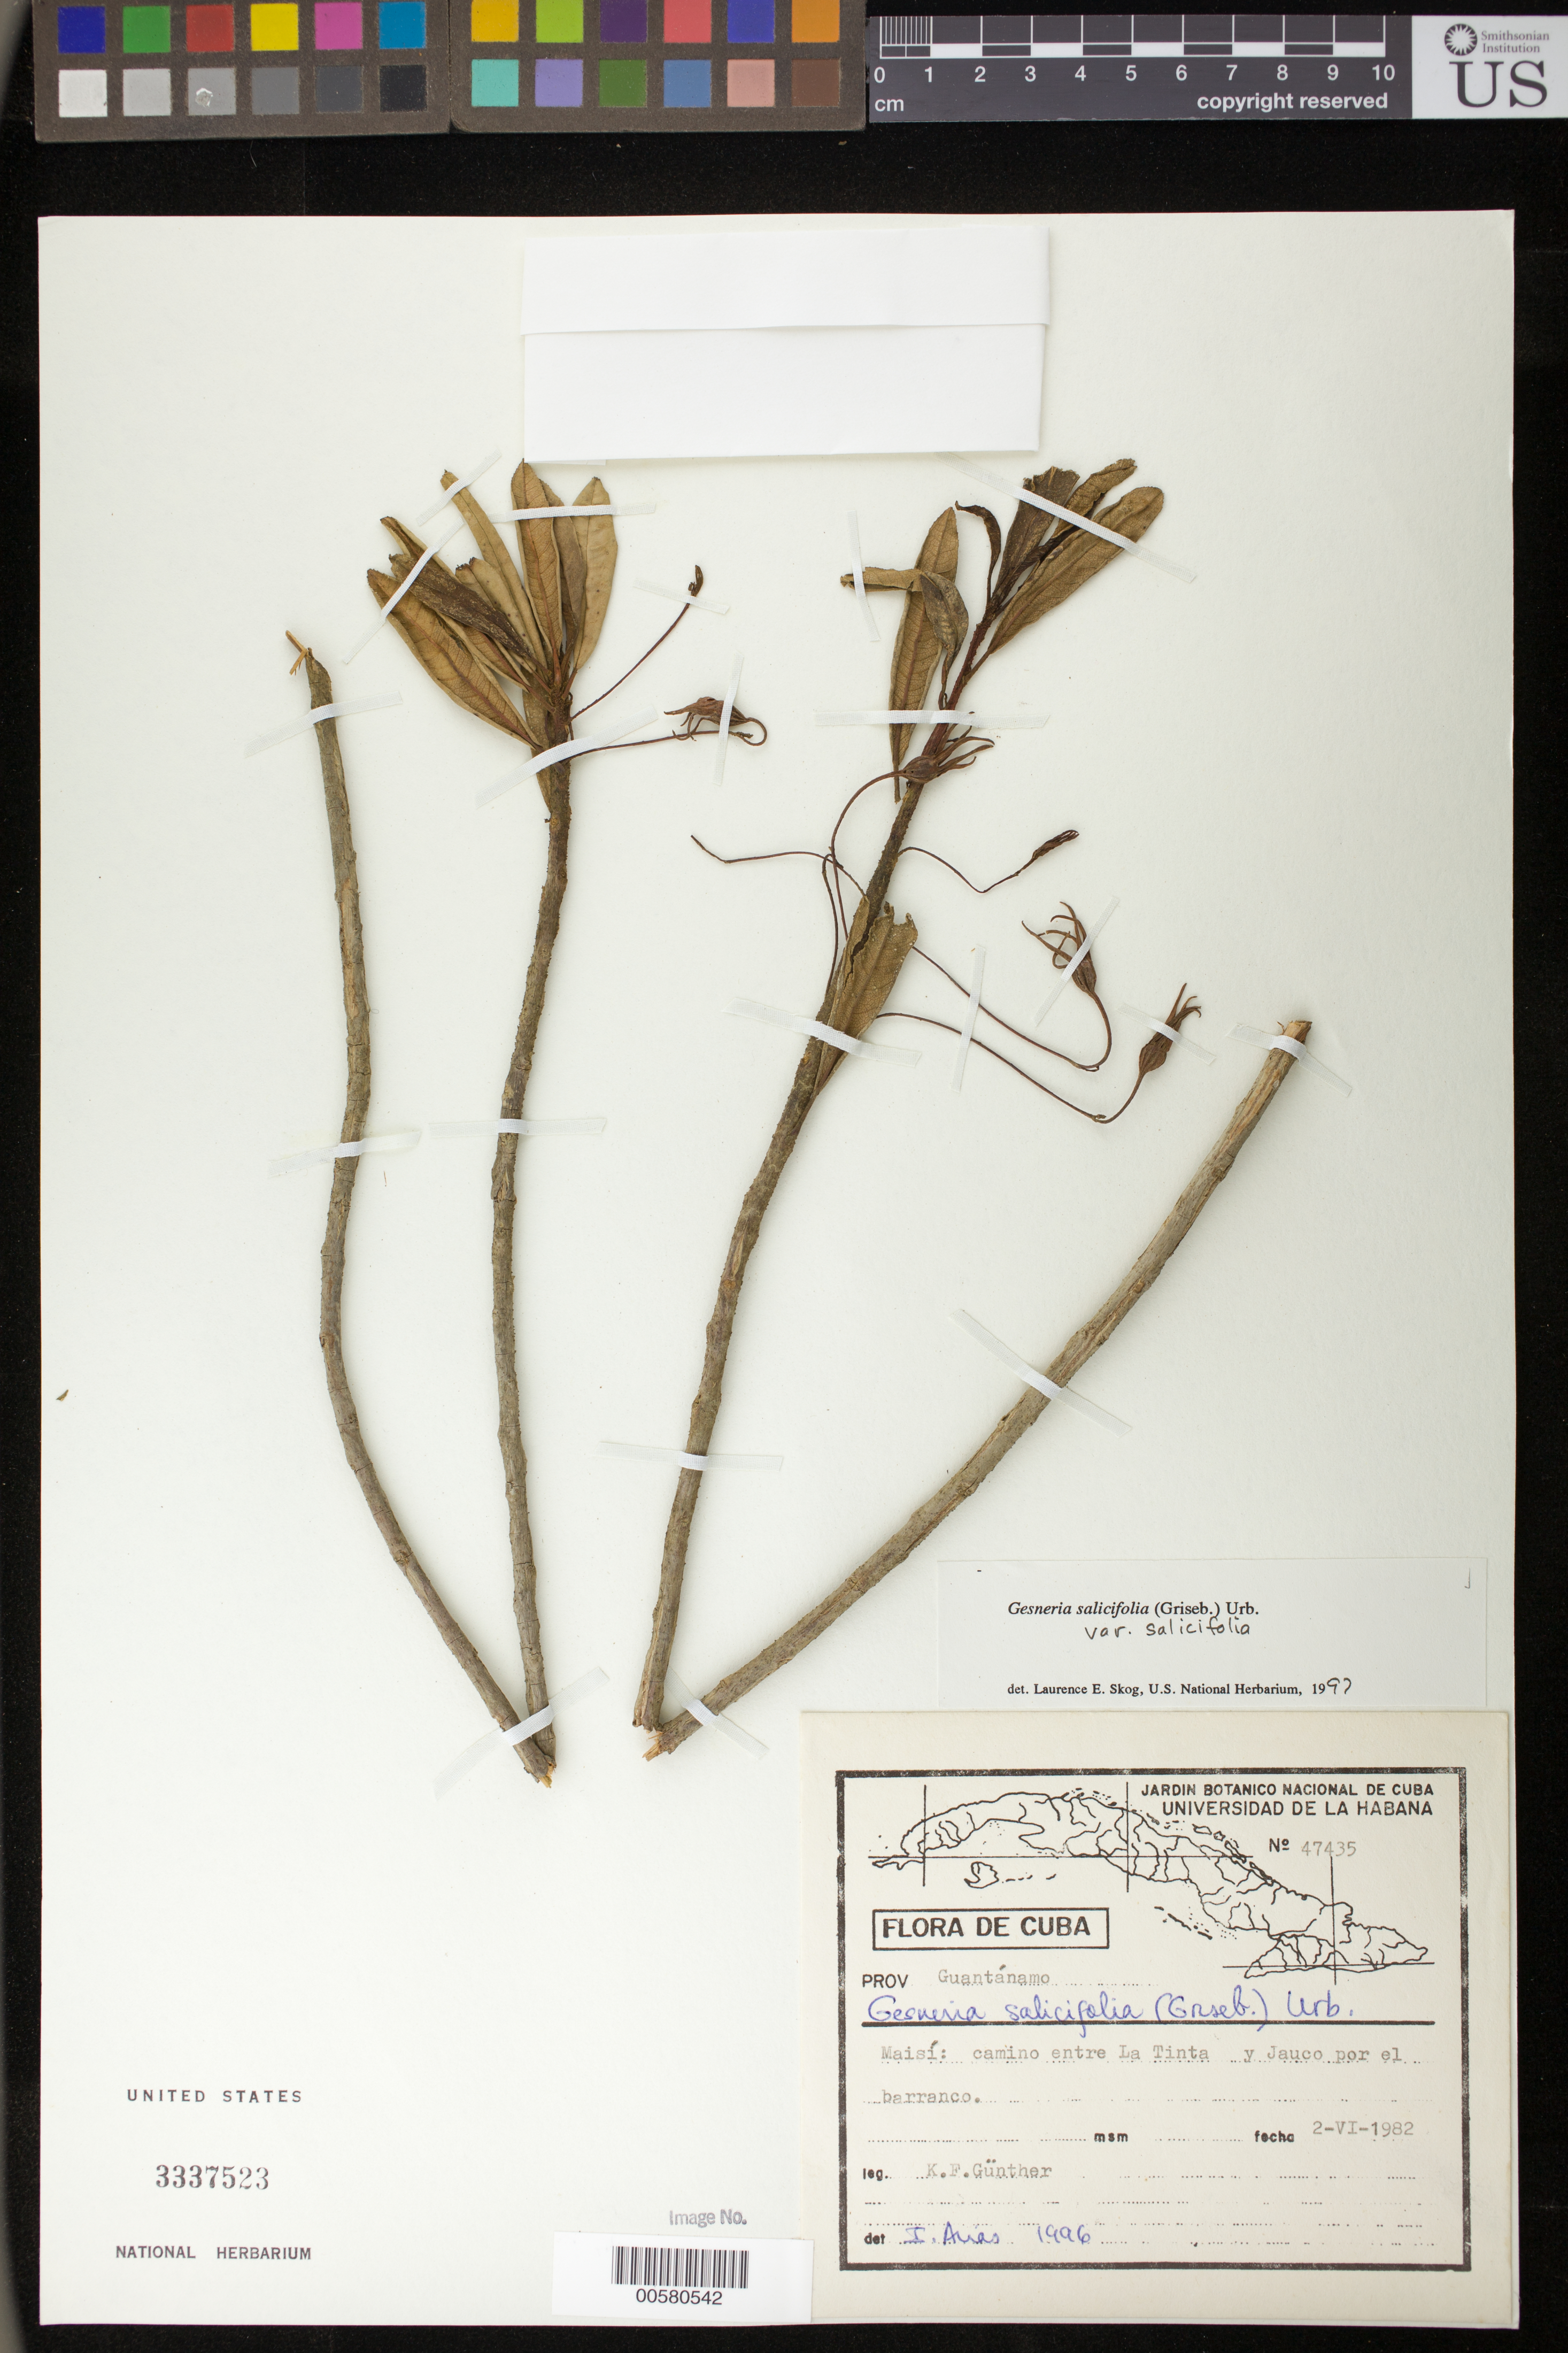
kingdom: Plantae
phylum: Tracheophyta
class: Magnoliopsida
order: Lamiales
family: Gesneriaceae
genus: Gesneria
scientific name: Gesneria salicifolia var. salicifolia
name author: (Griseb.) Urb.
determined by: Skog, Laurence E.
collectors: K. Günther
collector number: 47435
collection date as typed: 02 Jun 1982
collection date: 1982-06-02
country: Cuba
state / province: Guantánamo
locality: Maisí; camino entre La Tinta y Jauco por el barranco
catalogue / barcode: US 3337523